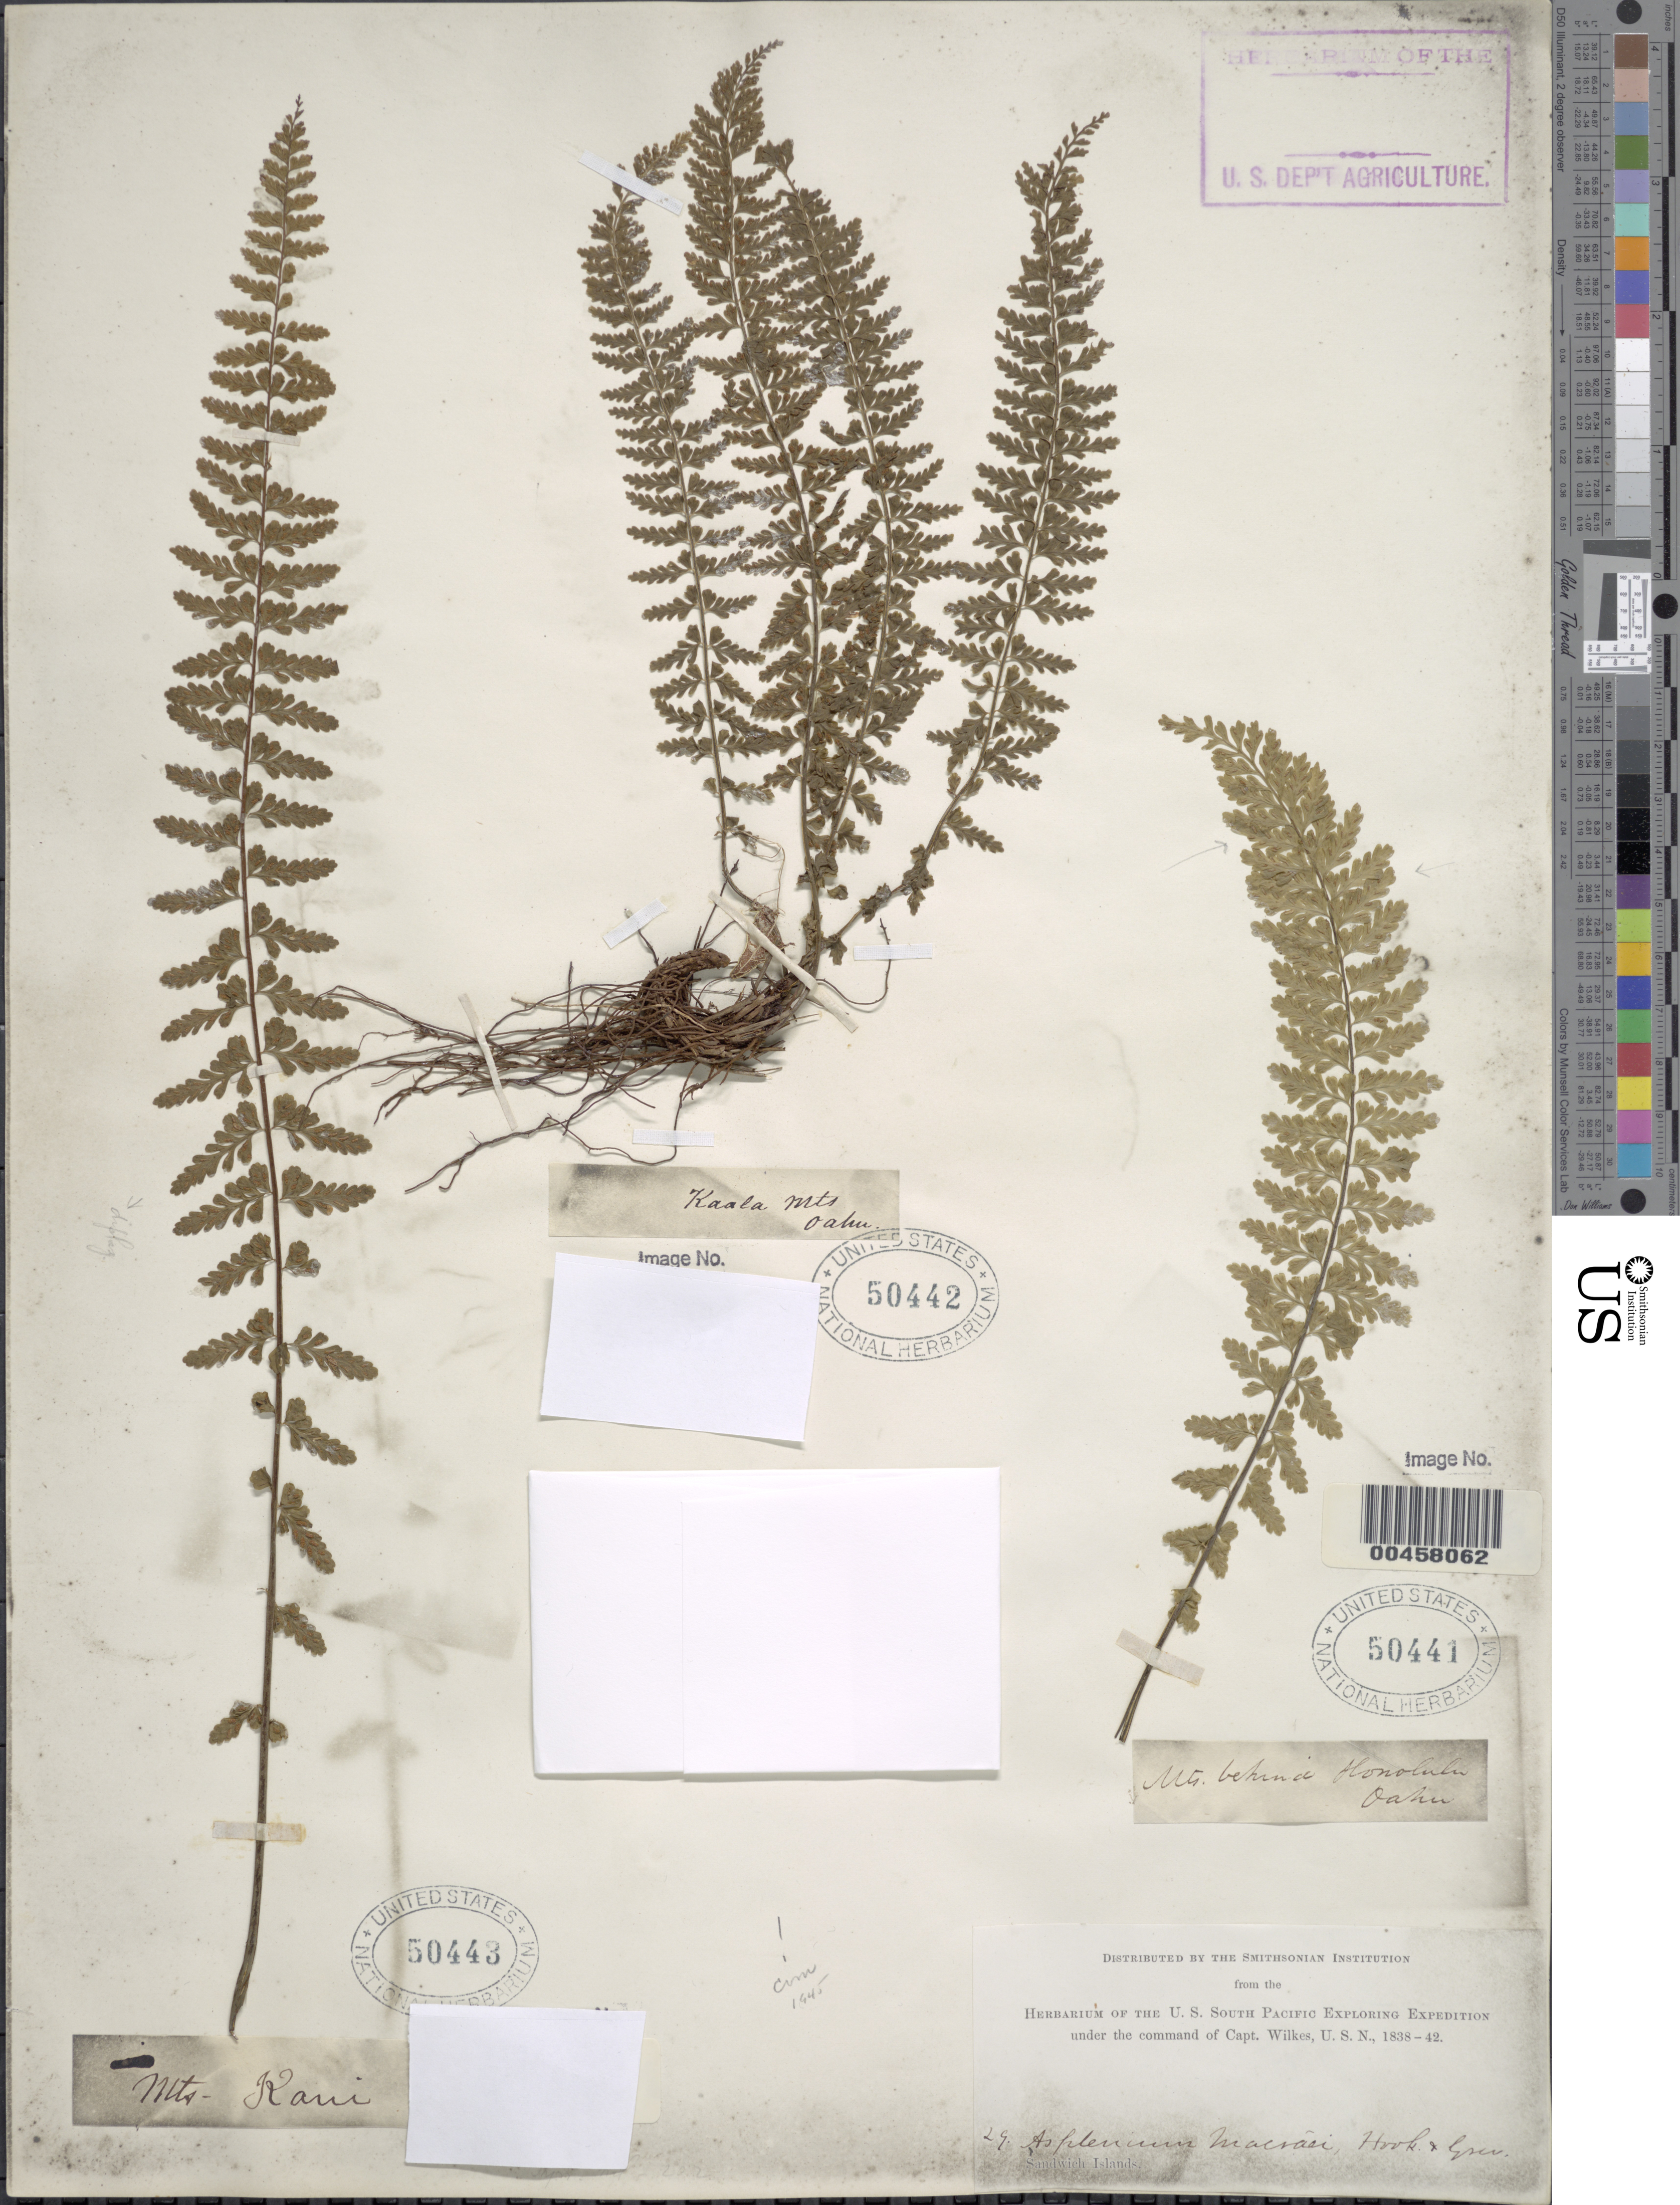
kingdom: Plantae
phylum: Tracheophyta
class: Polypodiopsida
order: Polypodiales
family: Aspleniaceae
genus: Asplenium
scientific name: Asplenium macraei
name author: Hook. & Grev.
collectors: Wilkes Explor. Exped.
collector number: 29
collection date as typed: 1838 to -- --- 1842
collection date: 1838/1842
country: United States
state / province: Hawaii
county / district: Honolulu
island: Oahu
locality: Mountains behind Honolulu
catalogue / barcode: US 50441